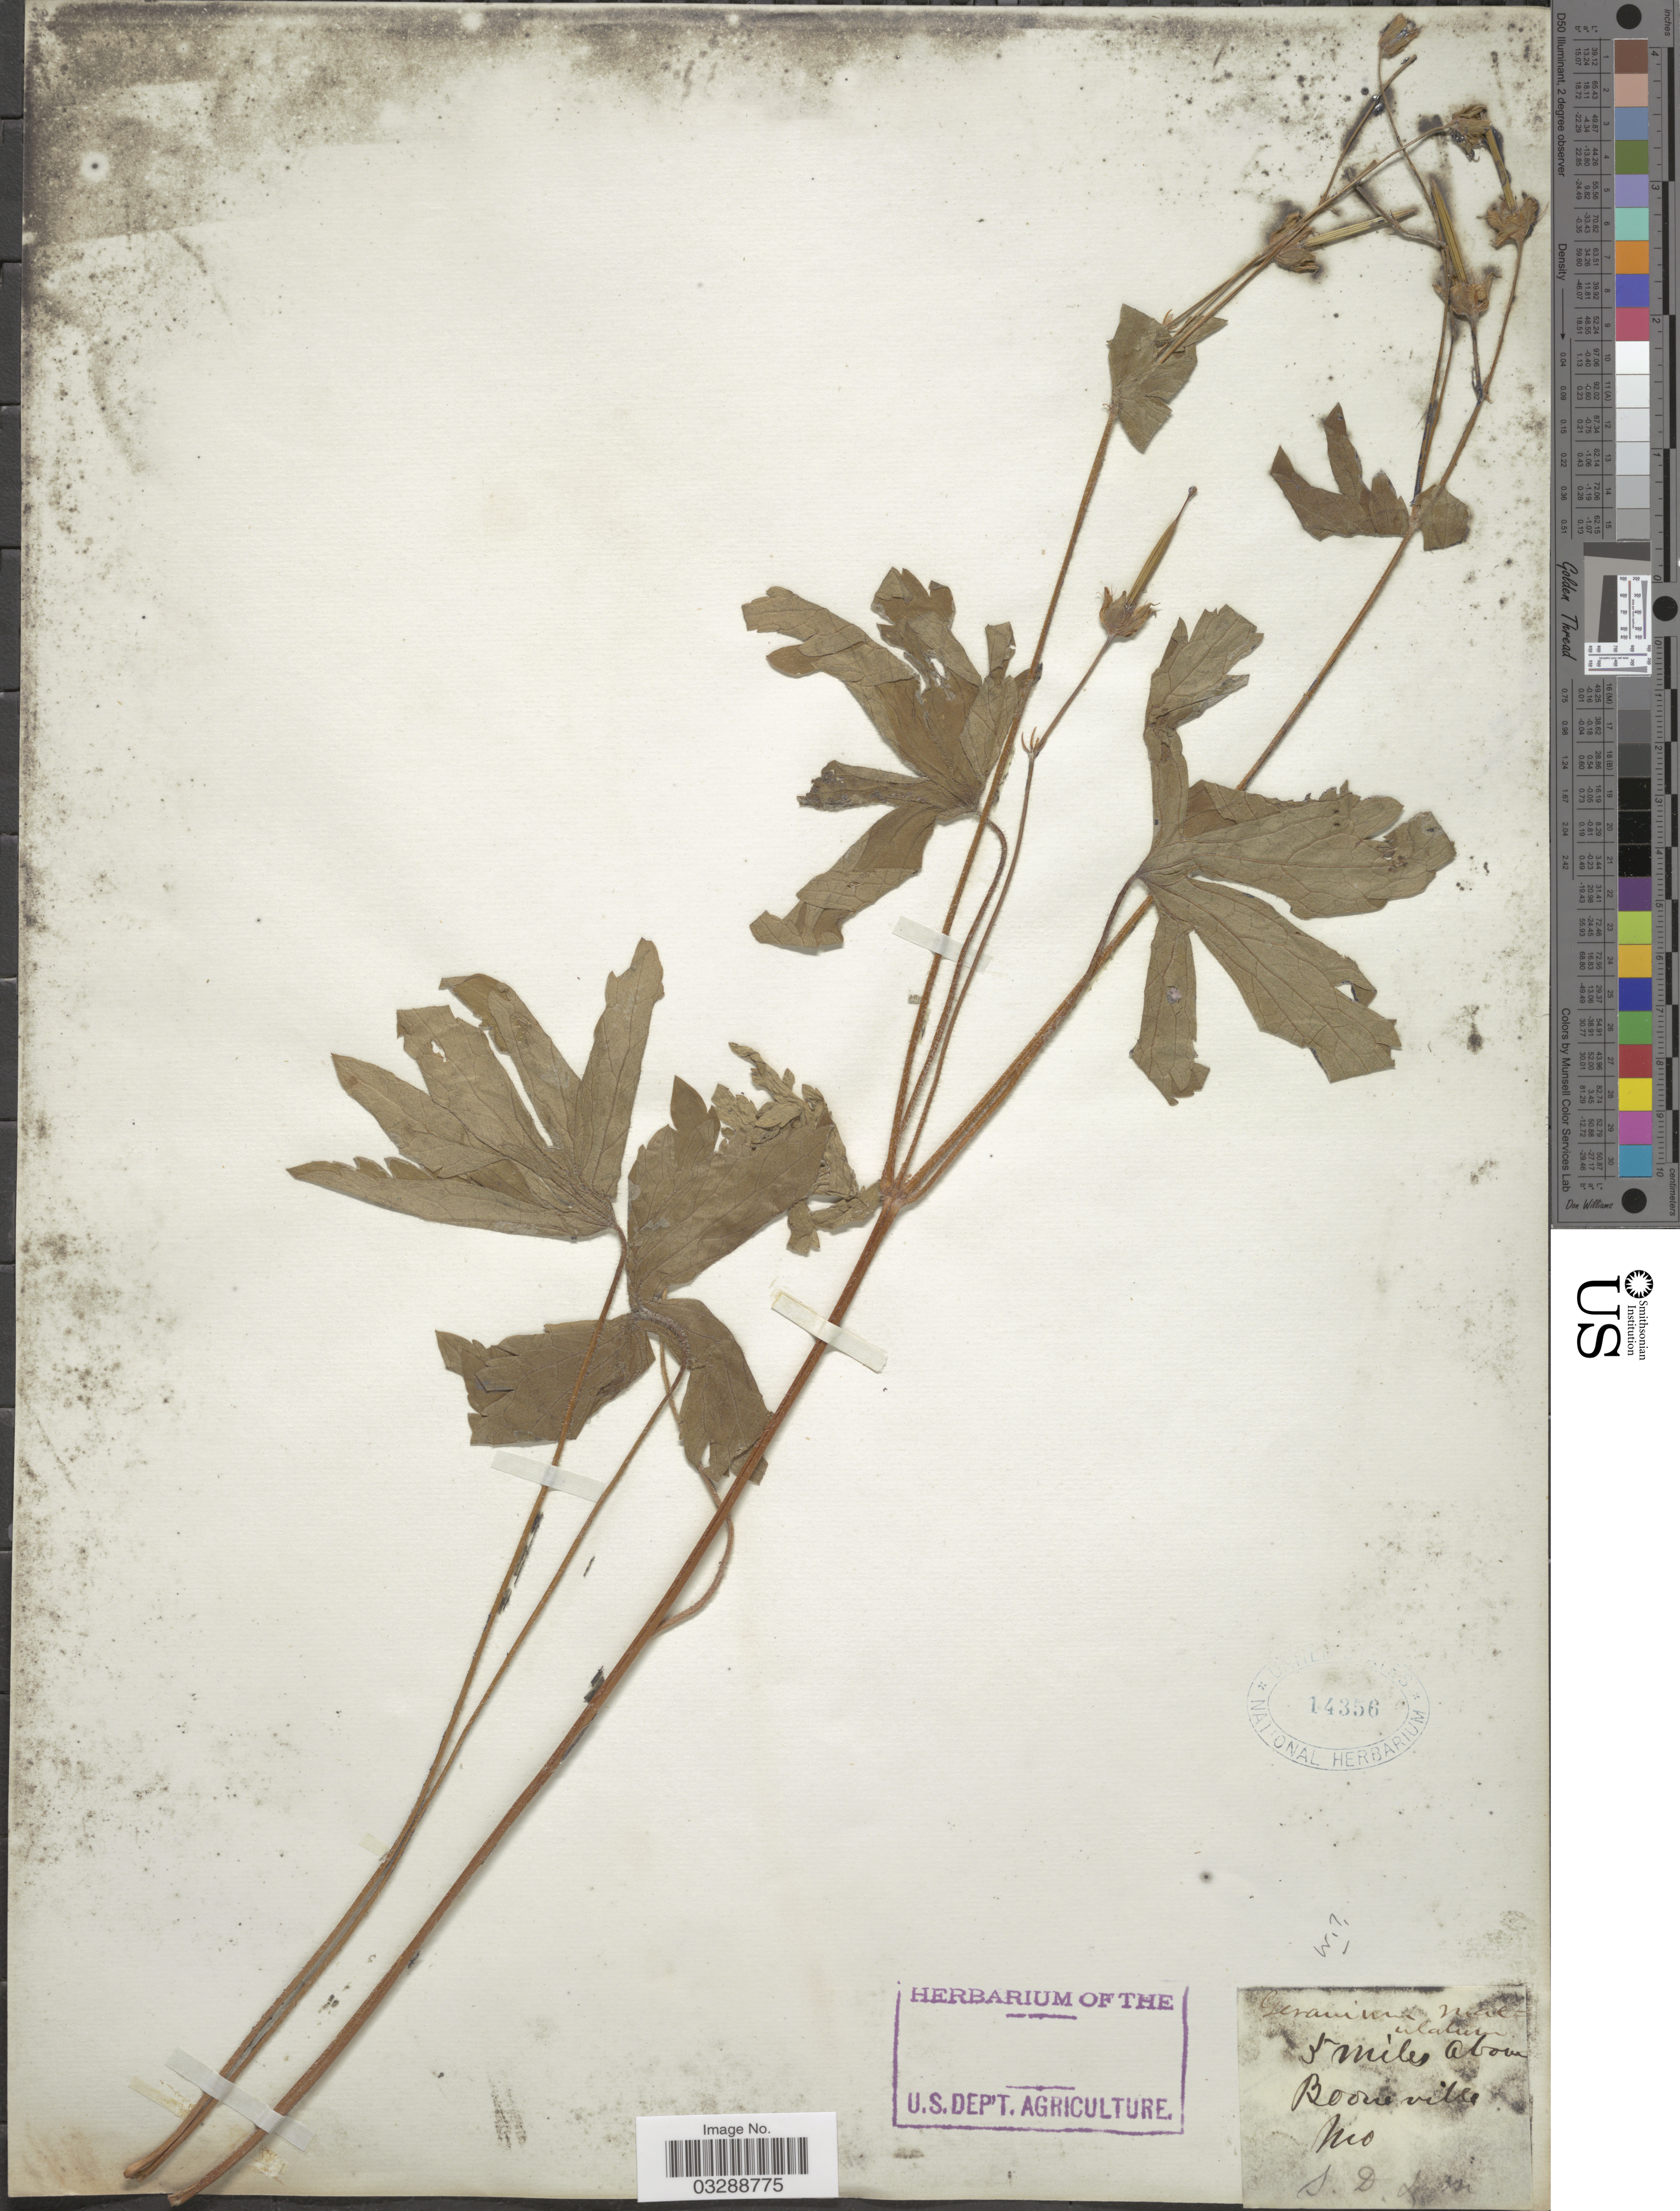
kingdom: Plantae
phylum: Tracheophyta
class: Magnoliopsida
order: Geraniales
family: Geraniaceae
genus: Geranium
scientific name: Geranium maculatum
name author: L.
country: United States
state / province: Missouri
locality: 5 miles about Booneville.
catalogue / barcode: US 14356